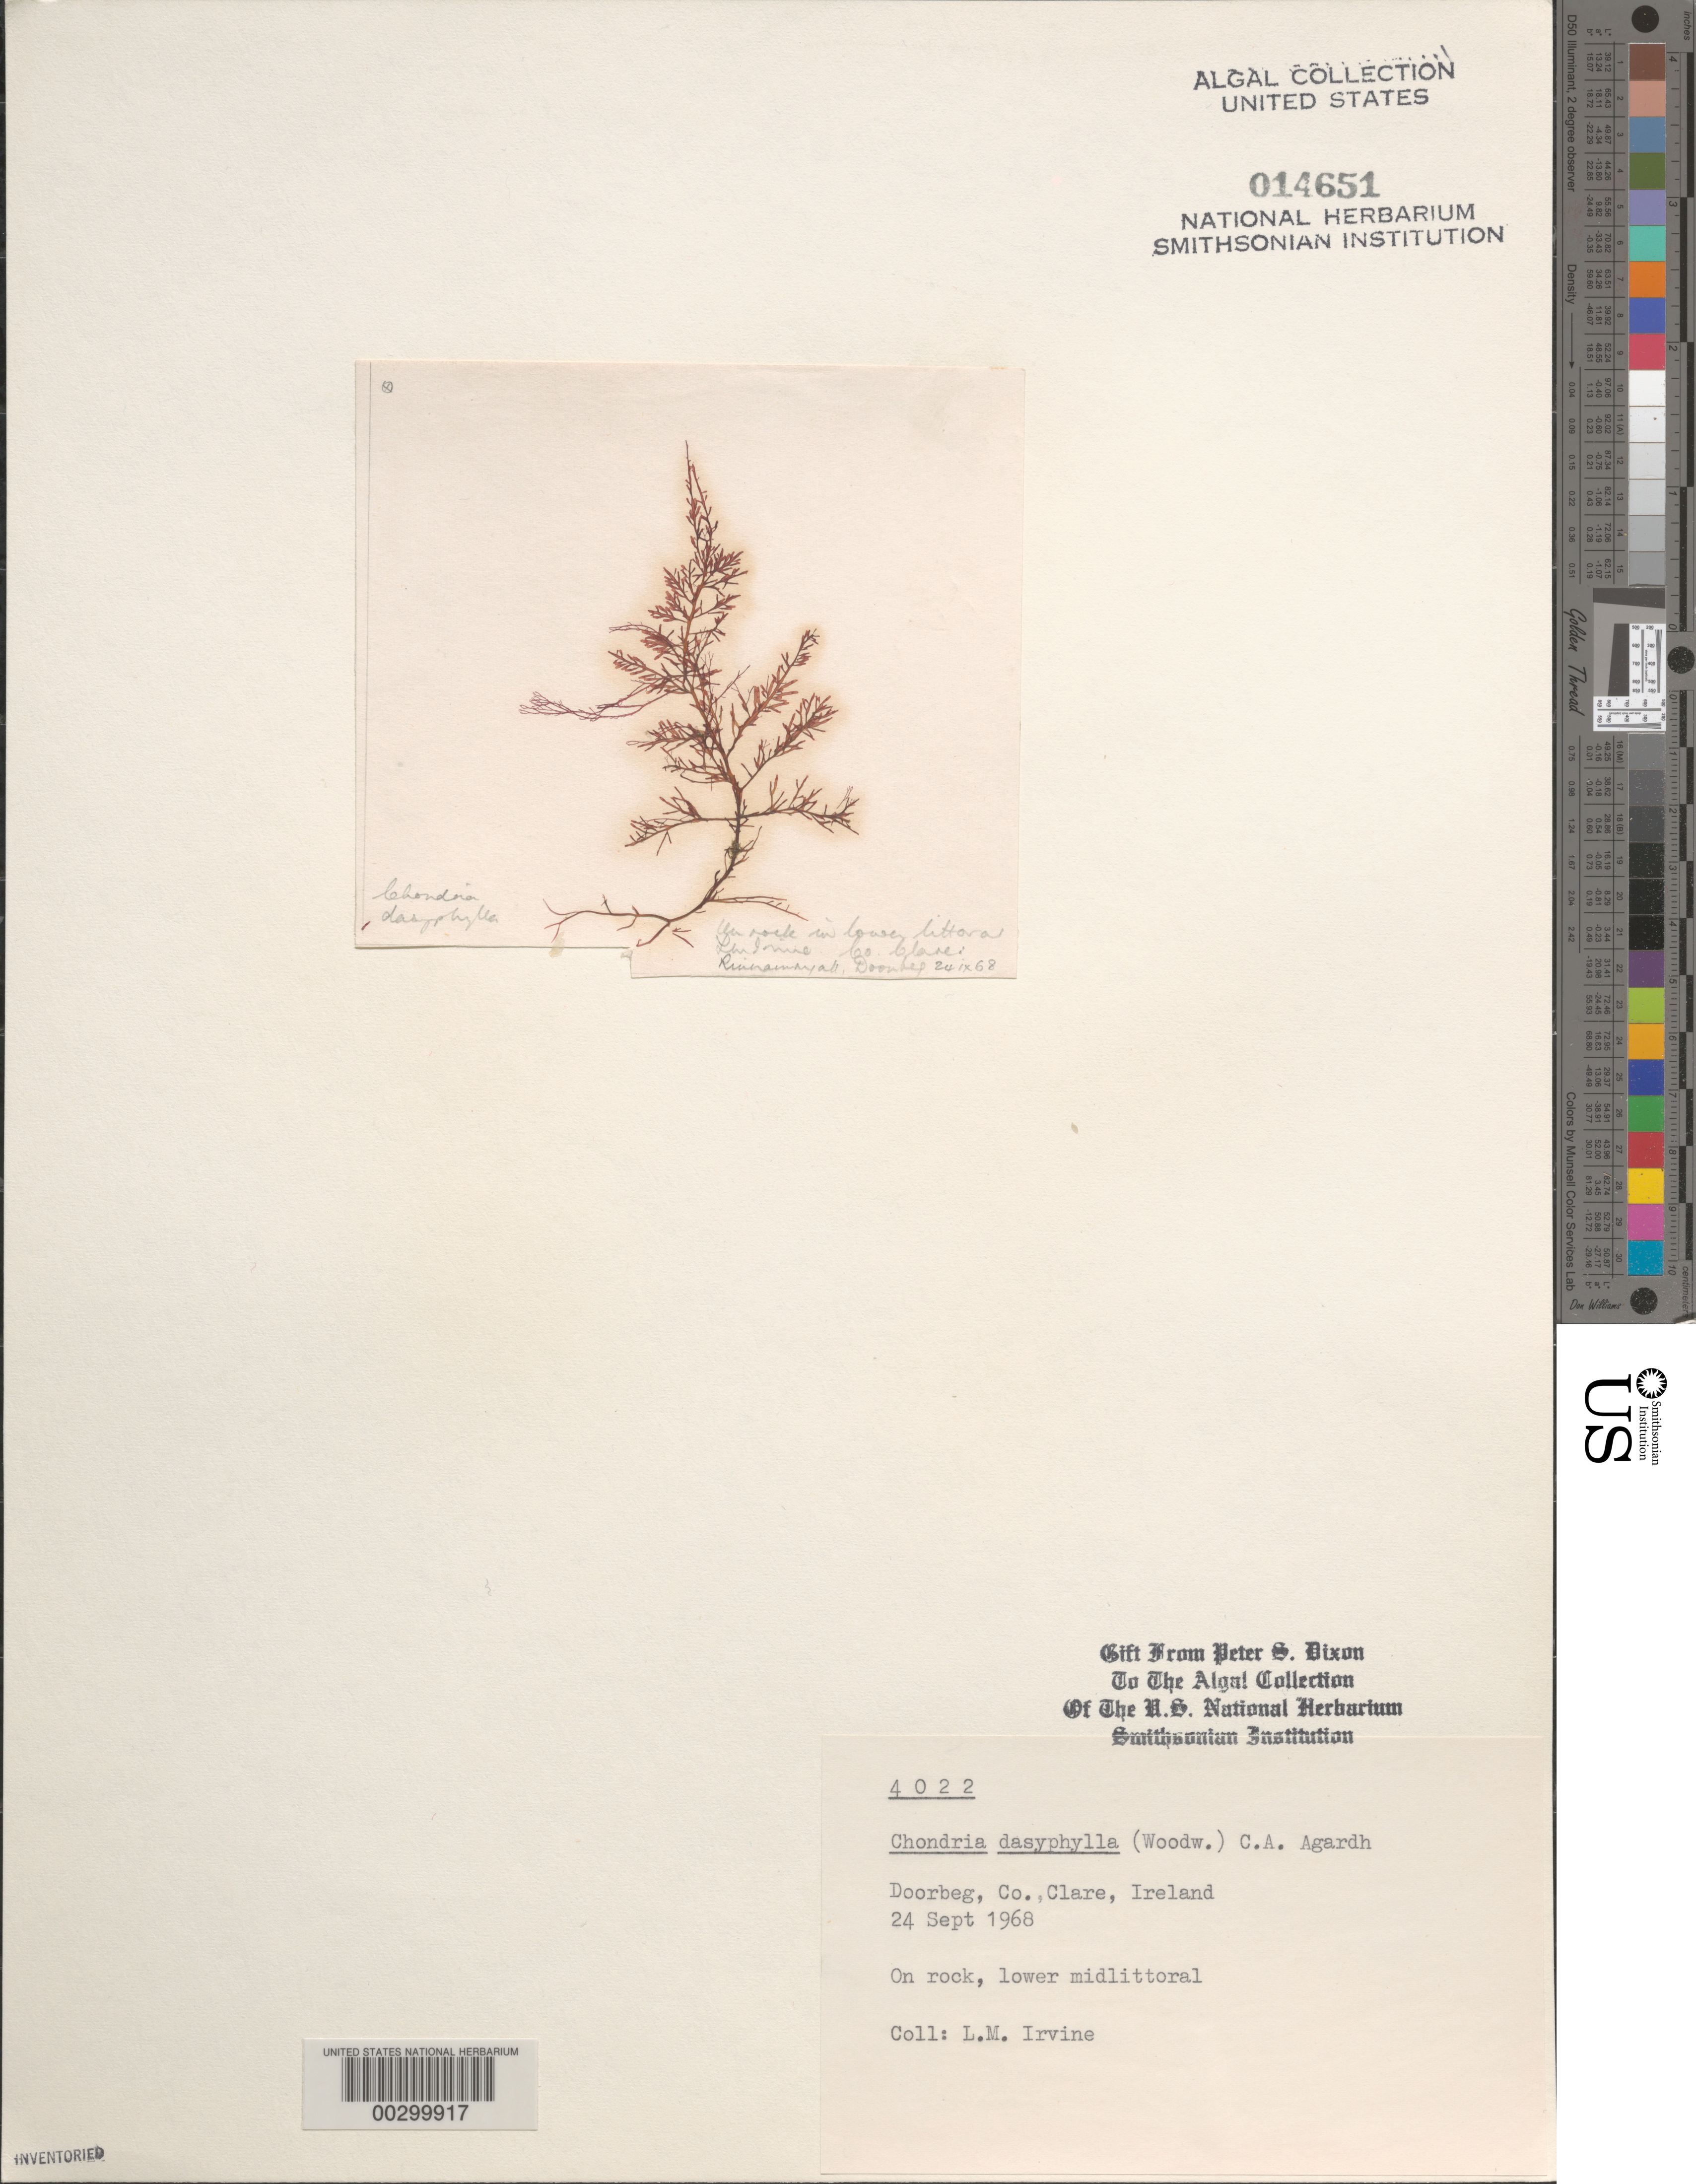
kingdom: Plantae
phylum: Rhodophyta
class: Florideophyceae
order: Ceramiales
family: Rhodomelaceae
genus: Chondria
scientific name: Chondria dasyphylla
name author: (Woodw.) C. Agardh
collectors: L. M. Irvine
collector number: PSD 4022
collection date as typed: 24 Sep 1968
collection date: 1968-09-24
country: Ireland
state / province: Munster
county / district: Clare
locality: Doorbeg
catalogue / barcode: US 14651